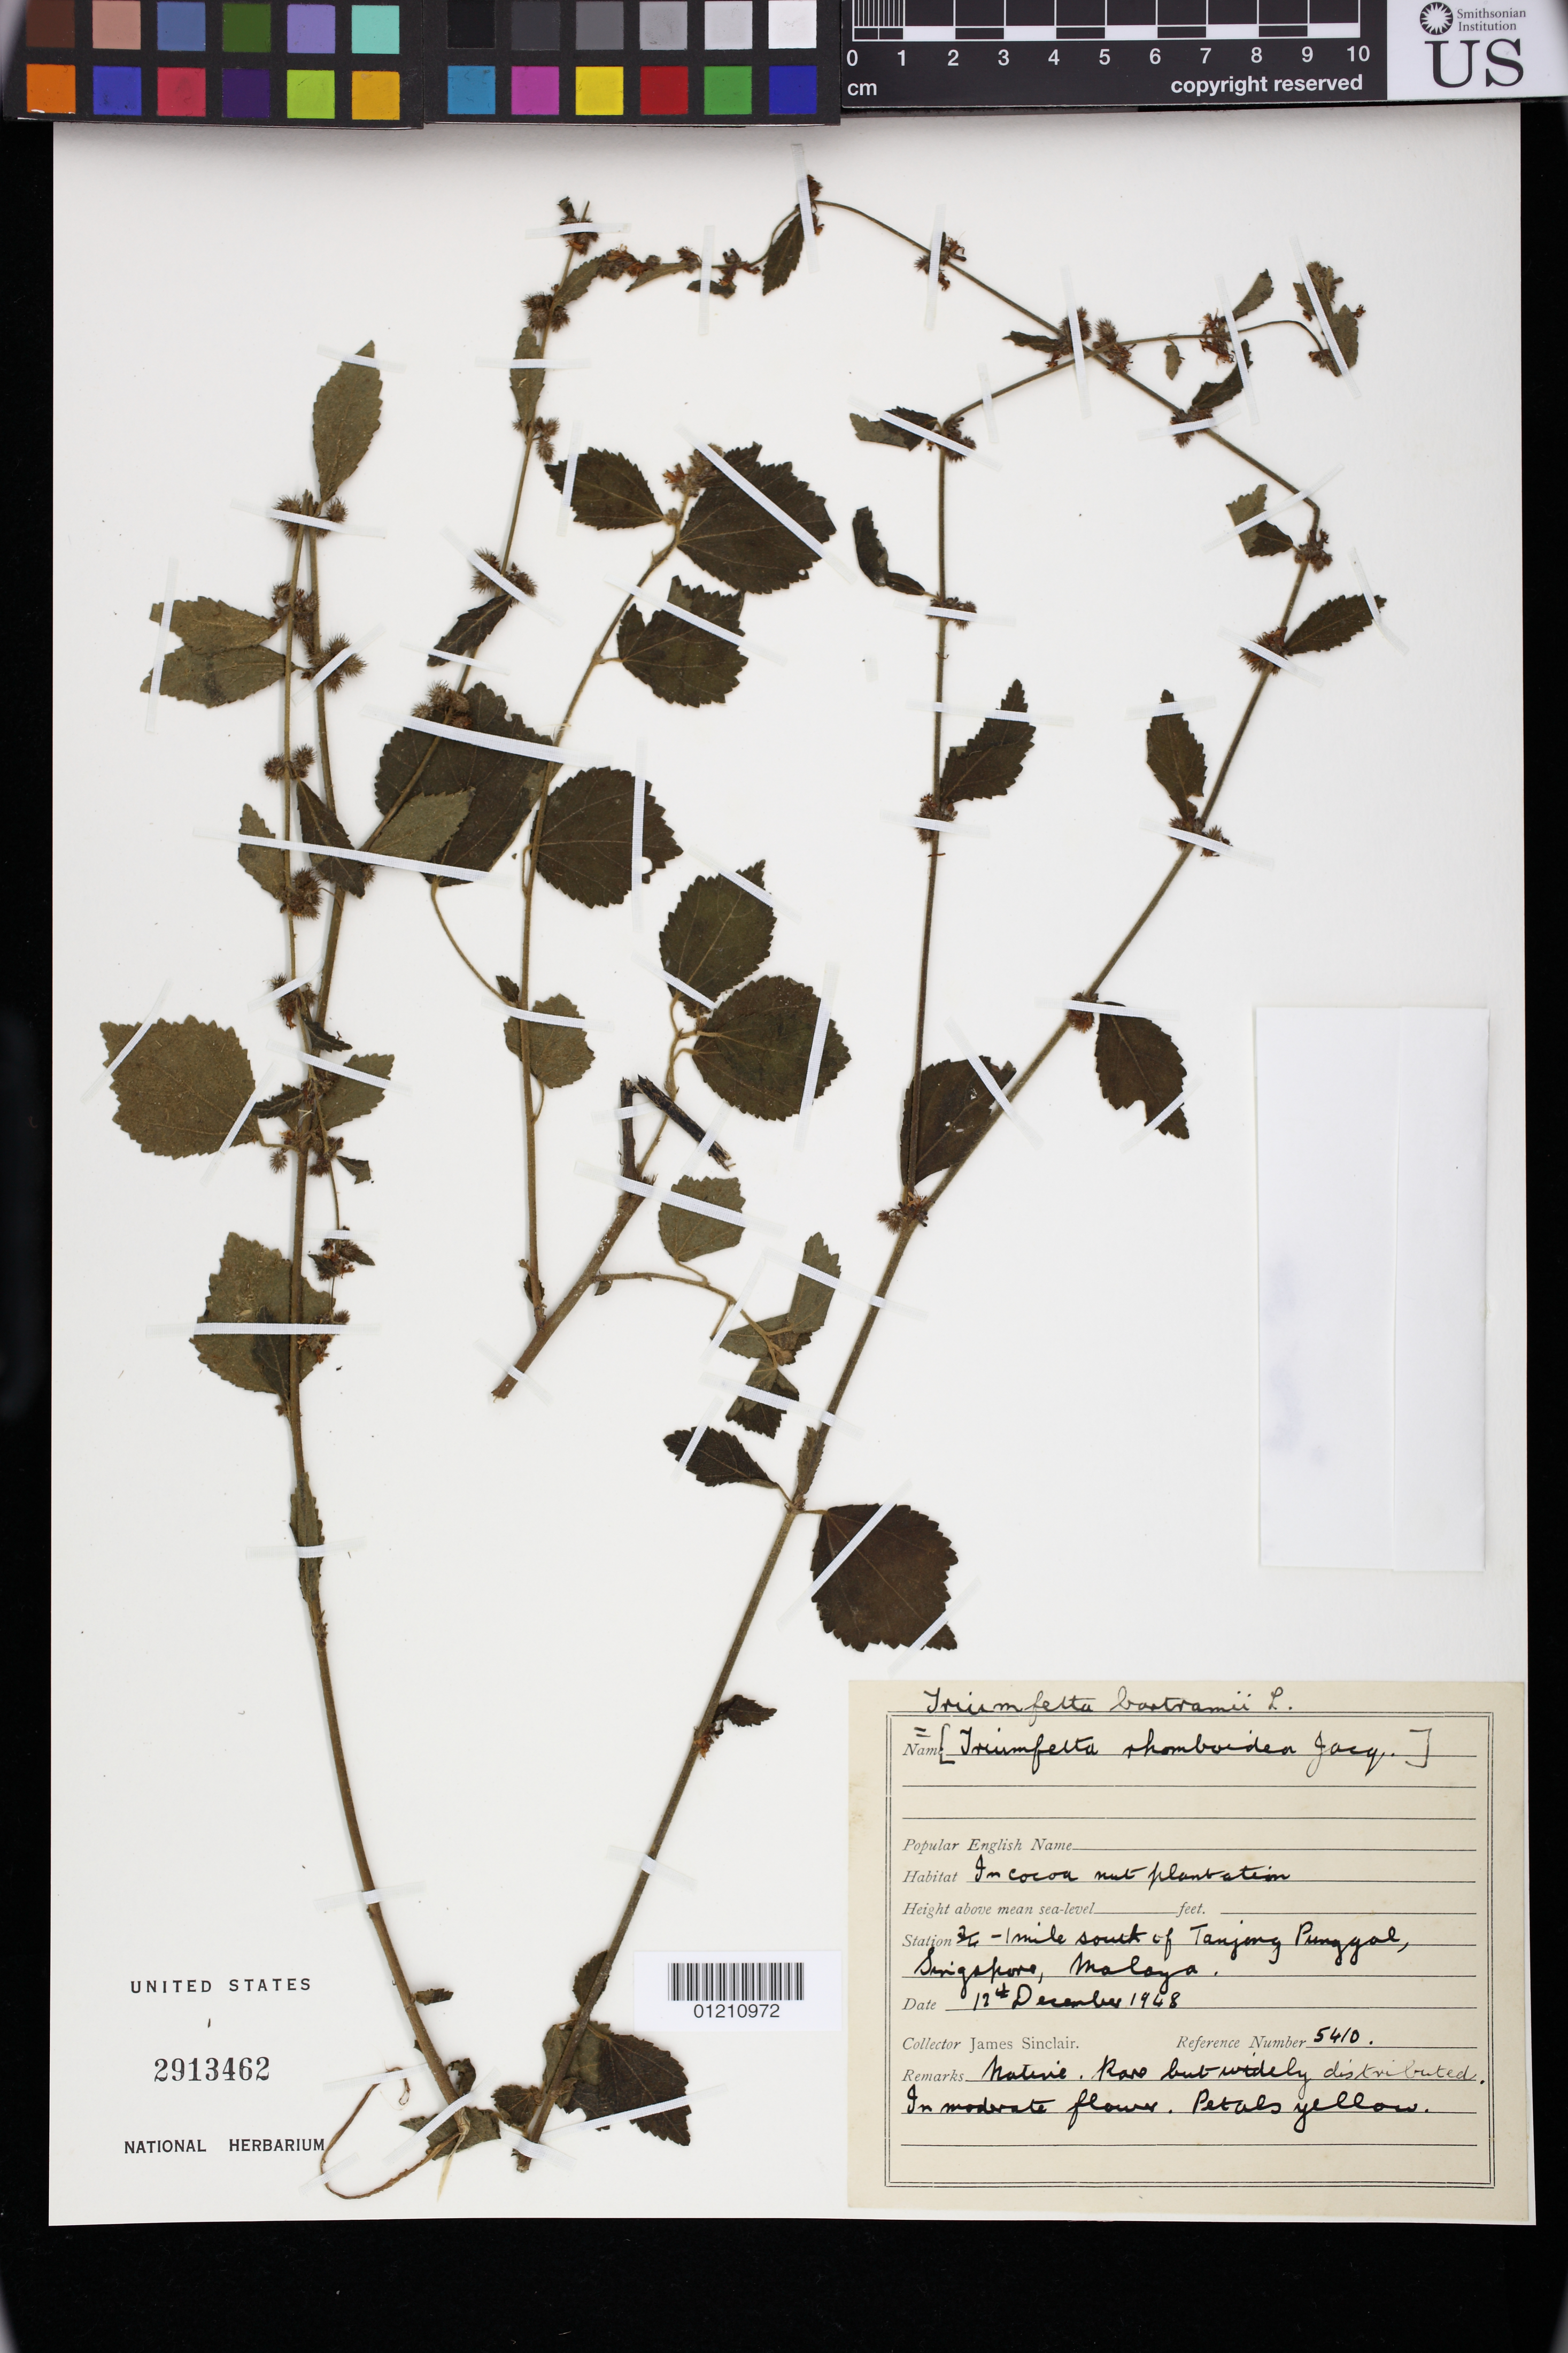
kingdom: Plantae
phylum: Tracheophyta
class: Magnoliopsida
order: Malvales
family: Malvaceae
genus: Triumfetta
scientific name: Triumfetta rhomboidea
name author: Jacq.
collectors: J. Sinclair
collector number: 5410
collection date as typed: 12 Dec 1948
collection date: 1948-12-12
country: Singapore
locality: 1/2 - 1 mile south of Tanjong Punggal, Singapore, Malaya. In cocoa nut plantation.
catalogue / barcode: US 2913462